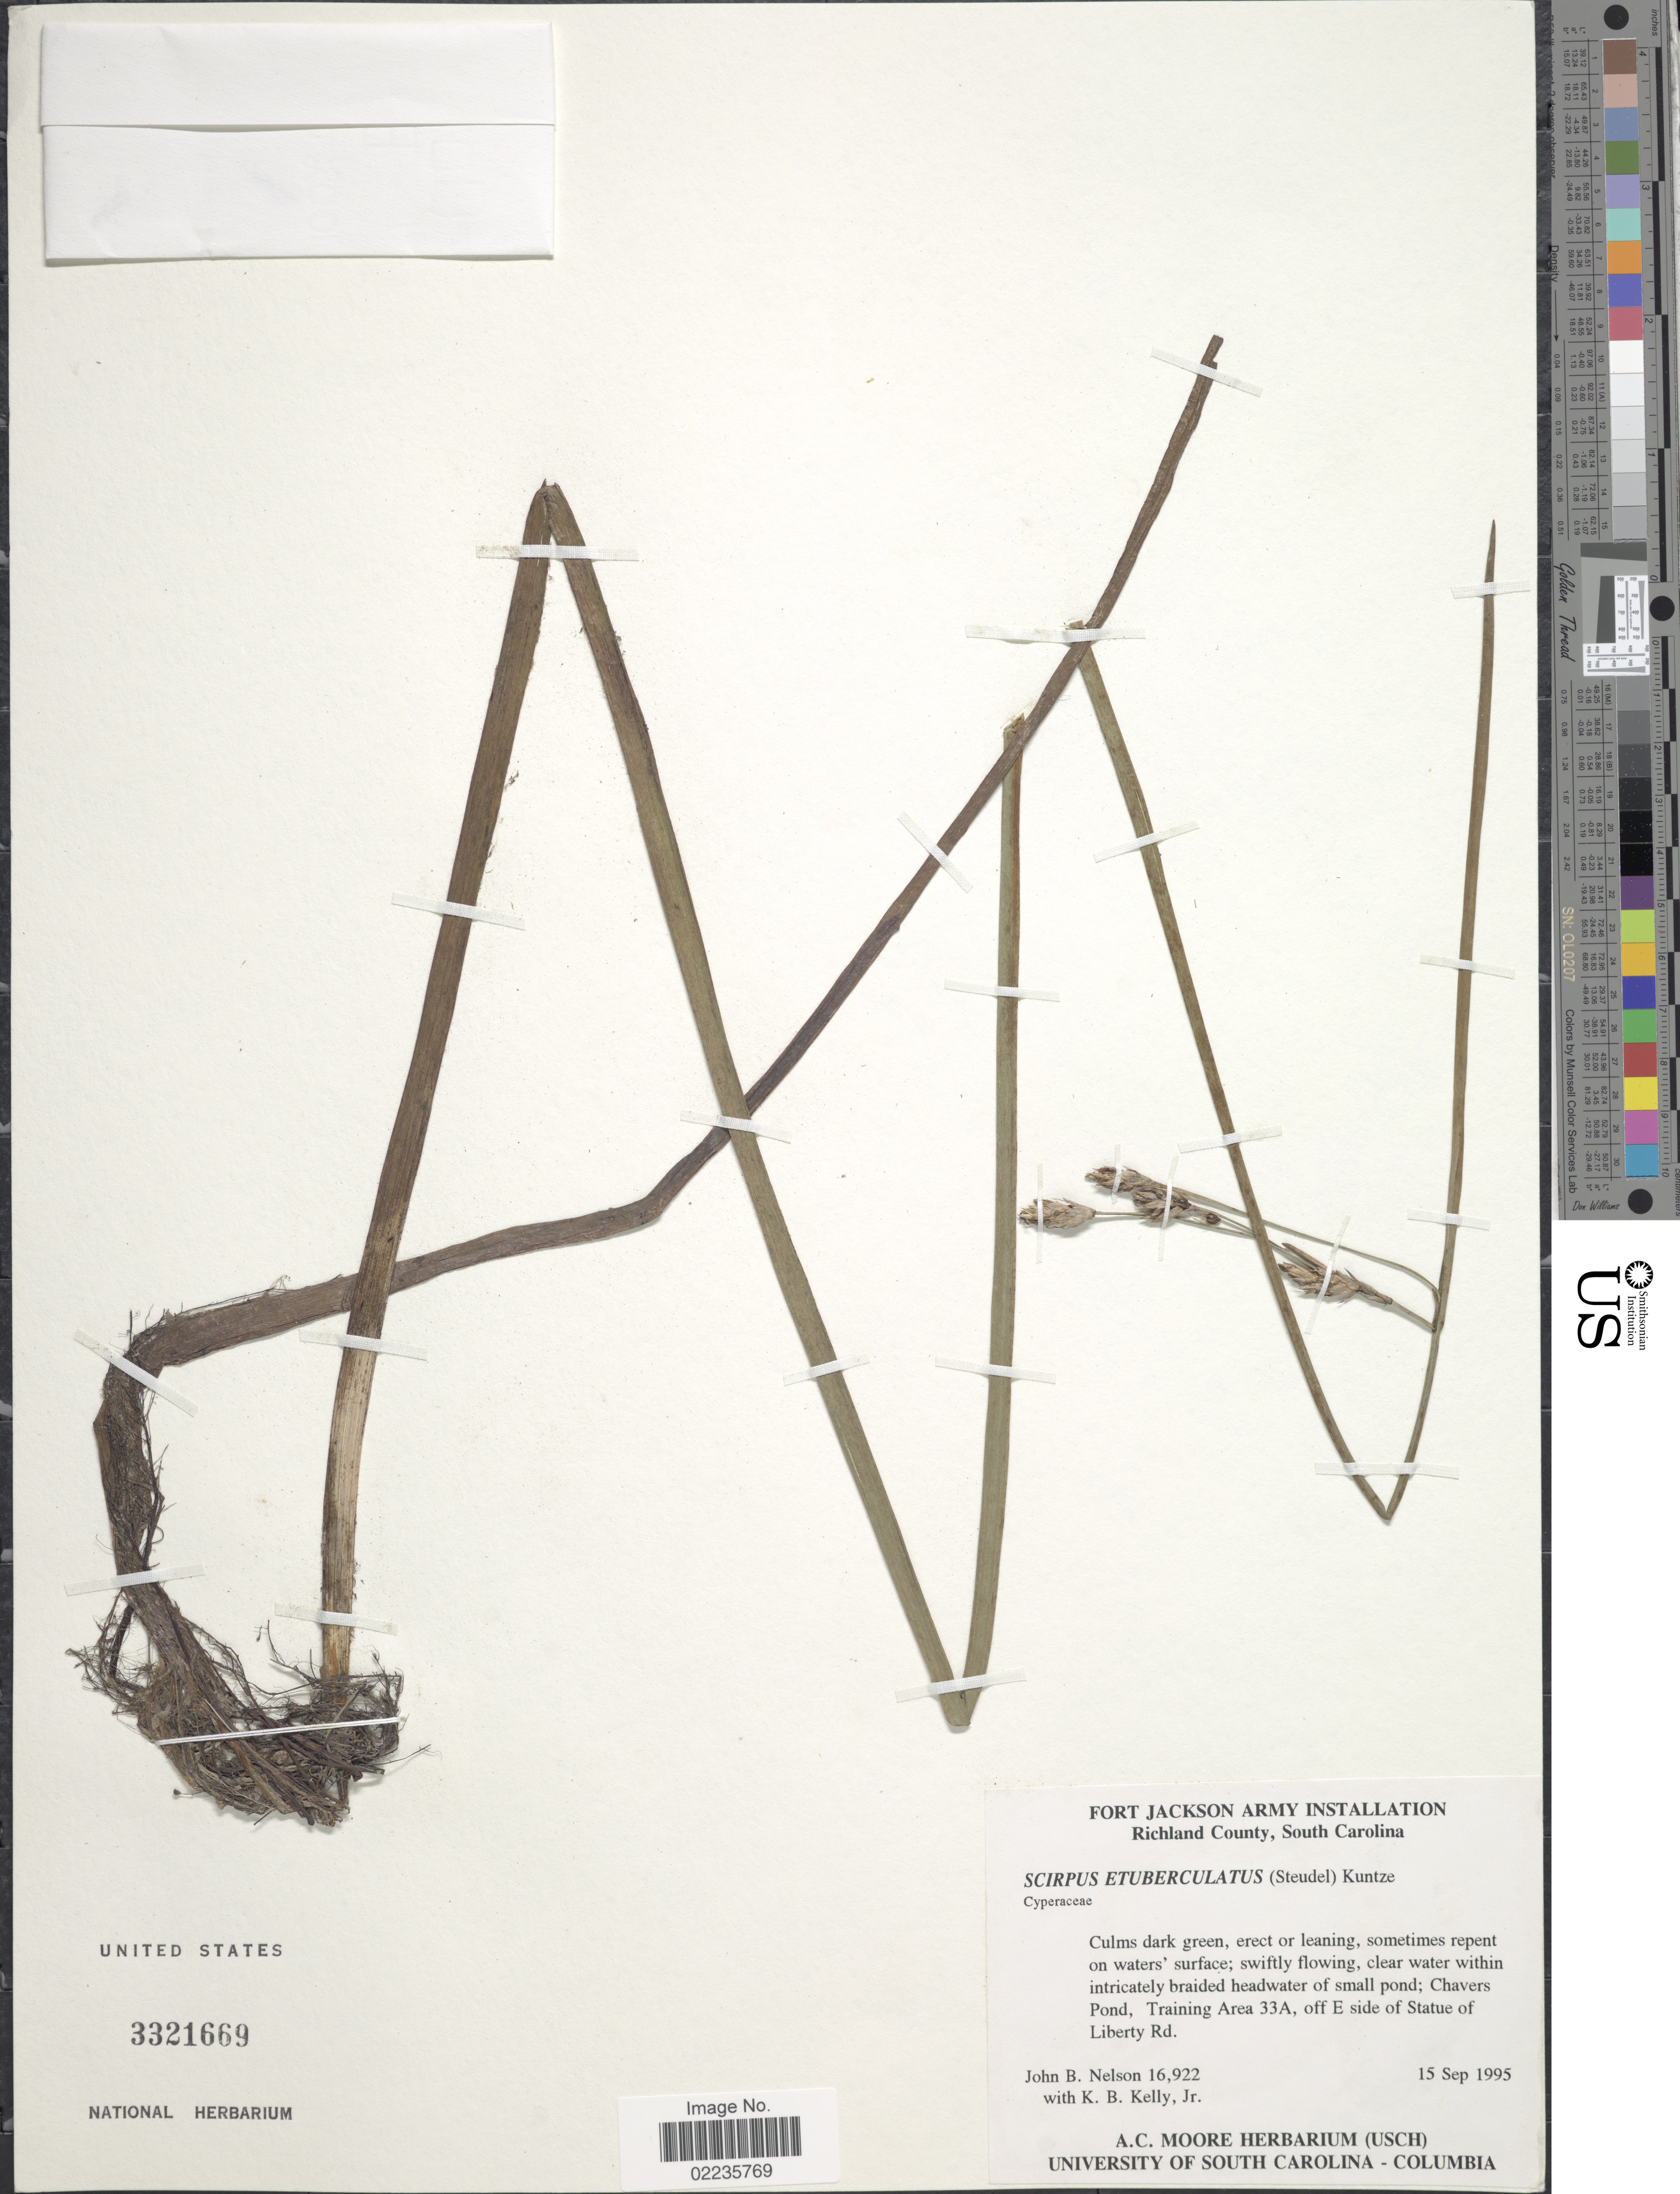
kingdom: Plantae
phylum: Tracheophyta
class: Liliopsida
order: Poales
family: Cyperaceae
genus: Schoenoplectus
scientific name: Schoenoplectus etuberculatus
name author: (Steud.) Soják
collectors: J. B. Nelson & K. Kelly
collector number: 16922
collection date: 1995-09-15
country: United States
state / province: South Dakota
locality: Fort Jackson Army Installation Richland County. Chavers Pond, Training Area 33A, off E side of Satue of Liberty Rd.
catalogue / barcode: US 3321669